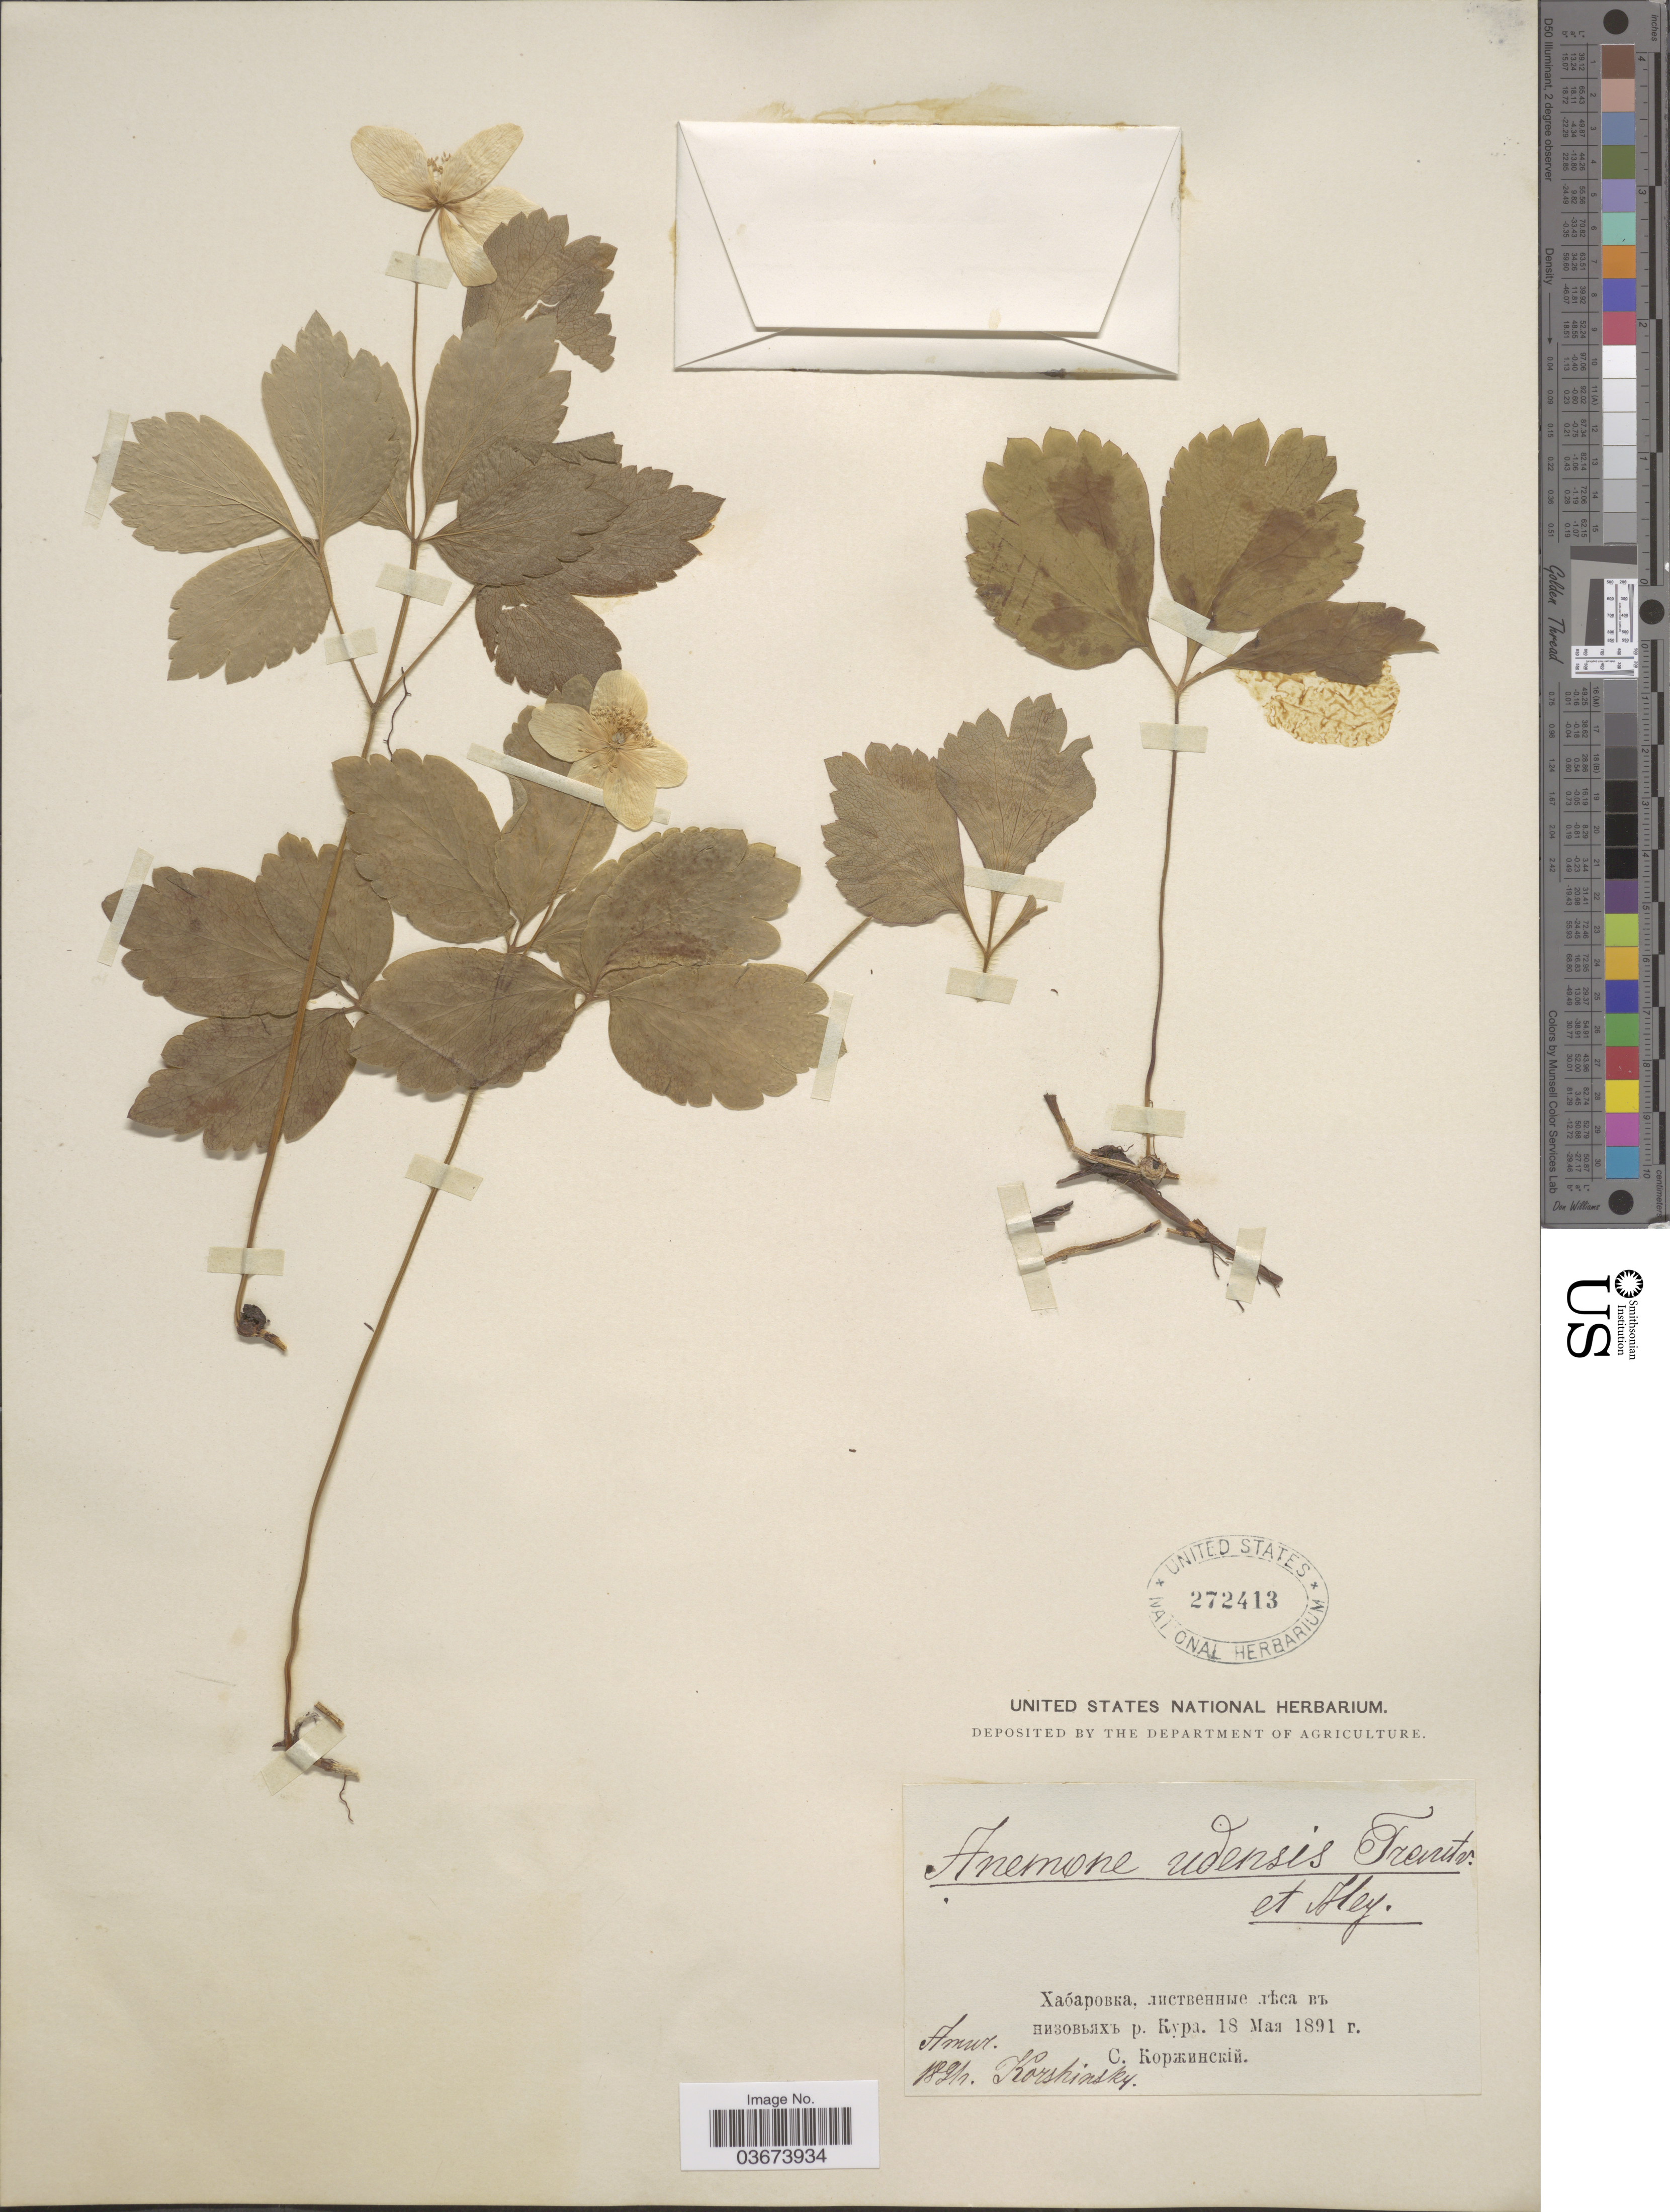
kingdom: Plantae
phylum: Tracheophyta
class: Magnoliopsida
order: Ranunculales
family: Ranunculaceae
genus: Anemone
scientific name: Anemone udensis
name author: Trautv. & C.A. Mey.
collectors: Korshinsky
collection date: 1891-05-18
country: Russian Federation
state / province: Khabarovsk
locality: Khabarovka (now Khabarovsk), river Kura.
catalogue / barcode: US 272413